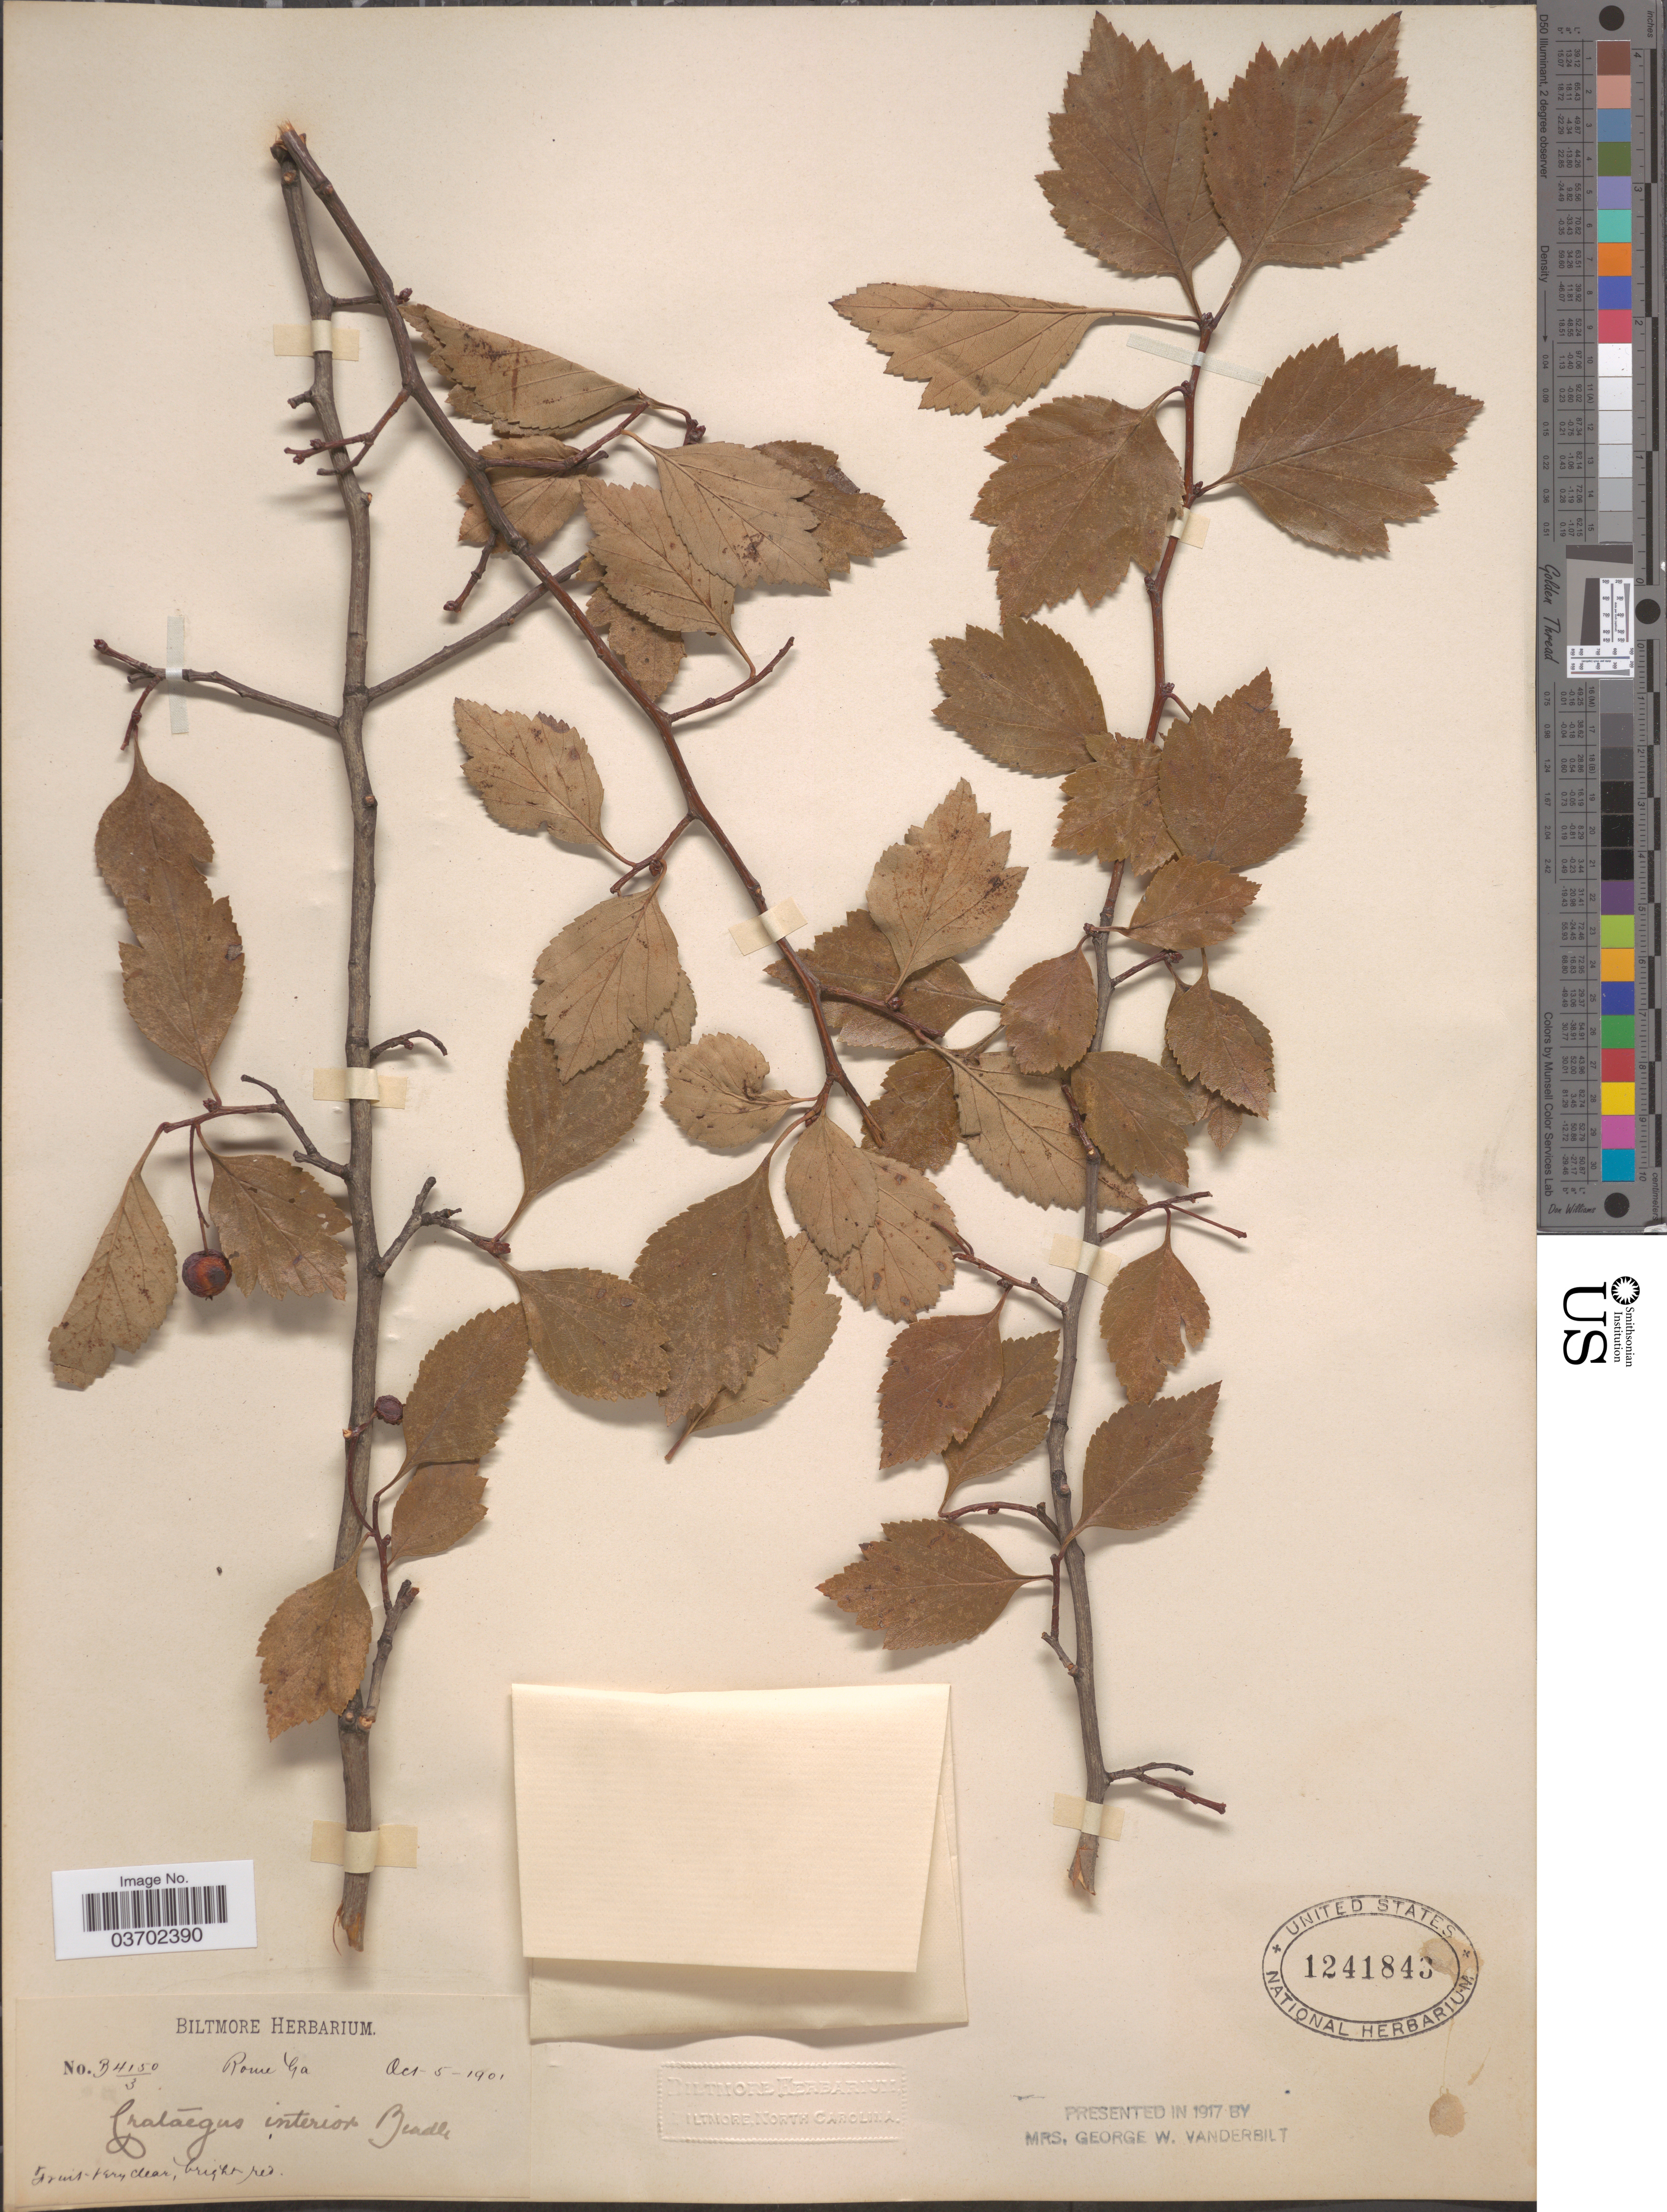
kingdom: Plantae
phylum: Tracheophyta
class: Magnoliopsida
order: Rosales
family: Rosaceae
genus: Crataegus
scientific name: Crataegus viridis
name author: L.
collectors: ex herb. Biltmore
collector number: B4150/3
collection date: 1901-10-05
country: United States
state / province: Georgia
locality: Rome.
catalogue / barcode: US 1241843